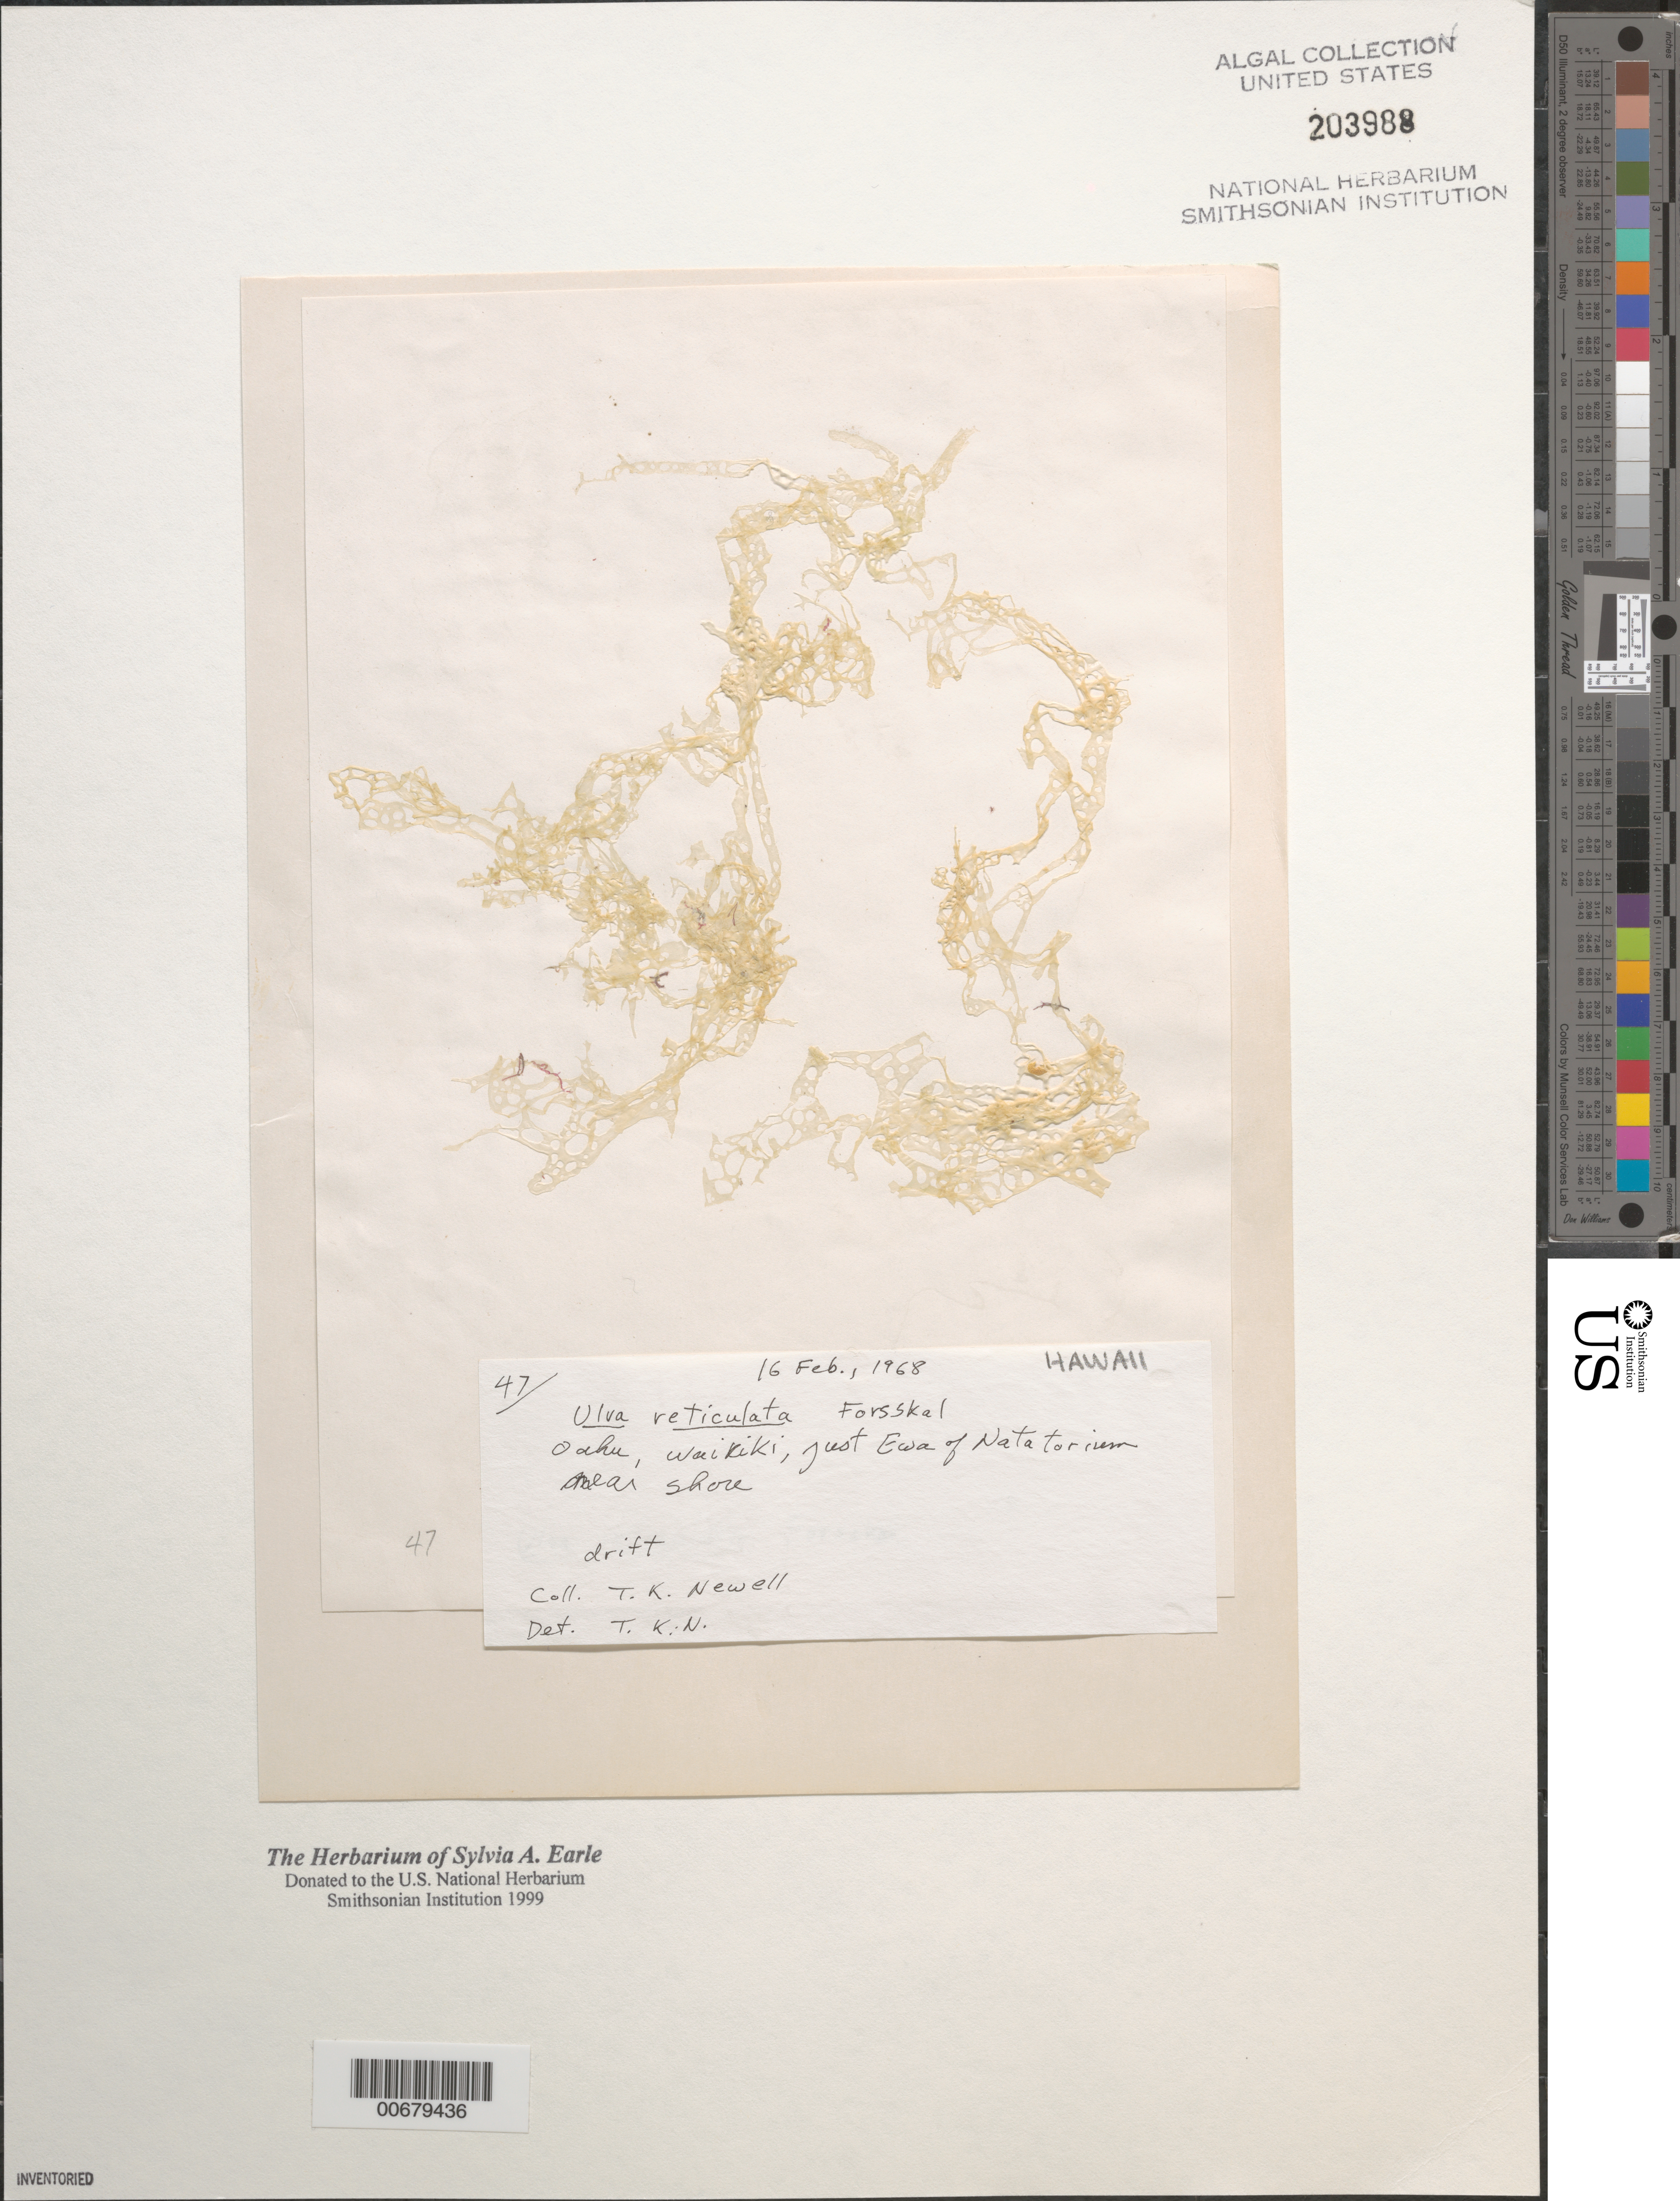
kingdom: Plantae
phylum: Chlorophyta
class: Ulvophyceae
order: Ulvales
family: Ulvaceae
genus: Ulva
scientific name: Ulva reticulata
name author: Forssk.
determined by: Newell, Thomas K.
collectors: T. K. Newell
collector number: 47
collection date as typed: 16 Feb 1968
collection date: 1968-02-16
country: United States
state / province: Hawaii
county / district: Honolulu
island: Oahu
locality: Waikiki just east or Ewa of Natatorium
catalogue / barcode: US 203988